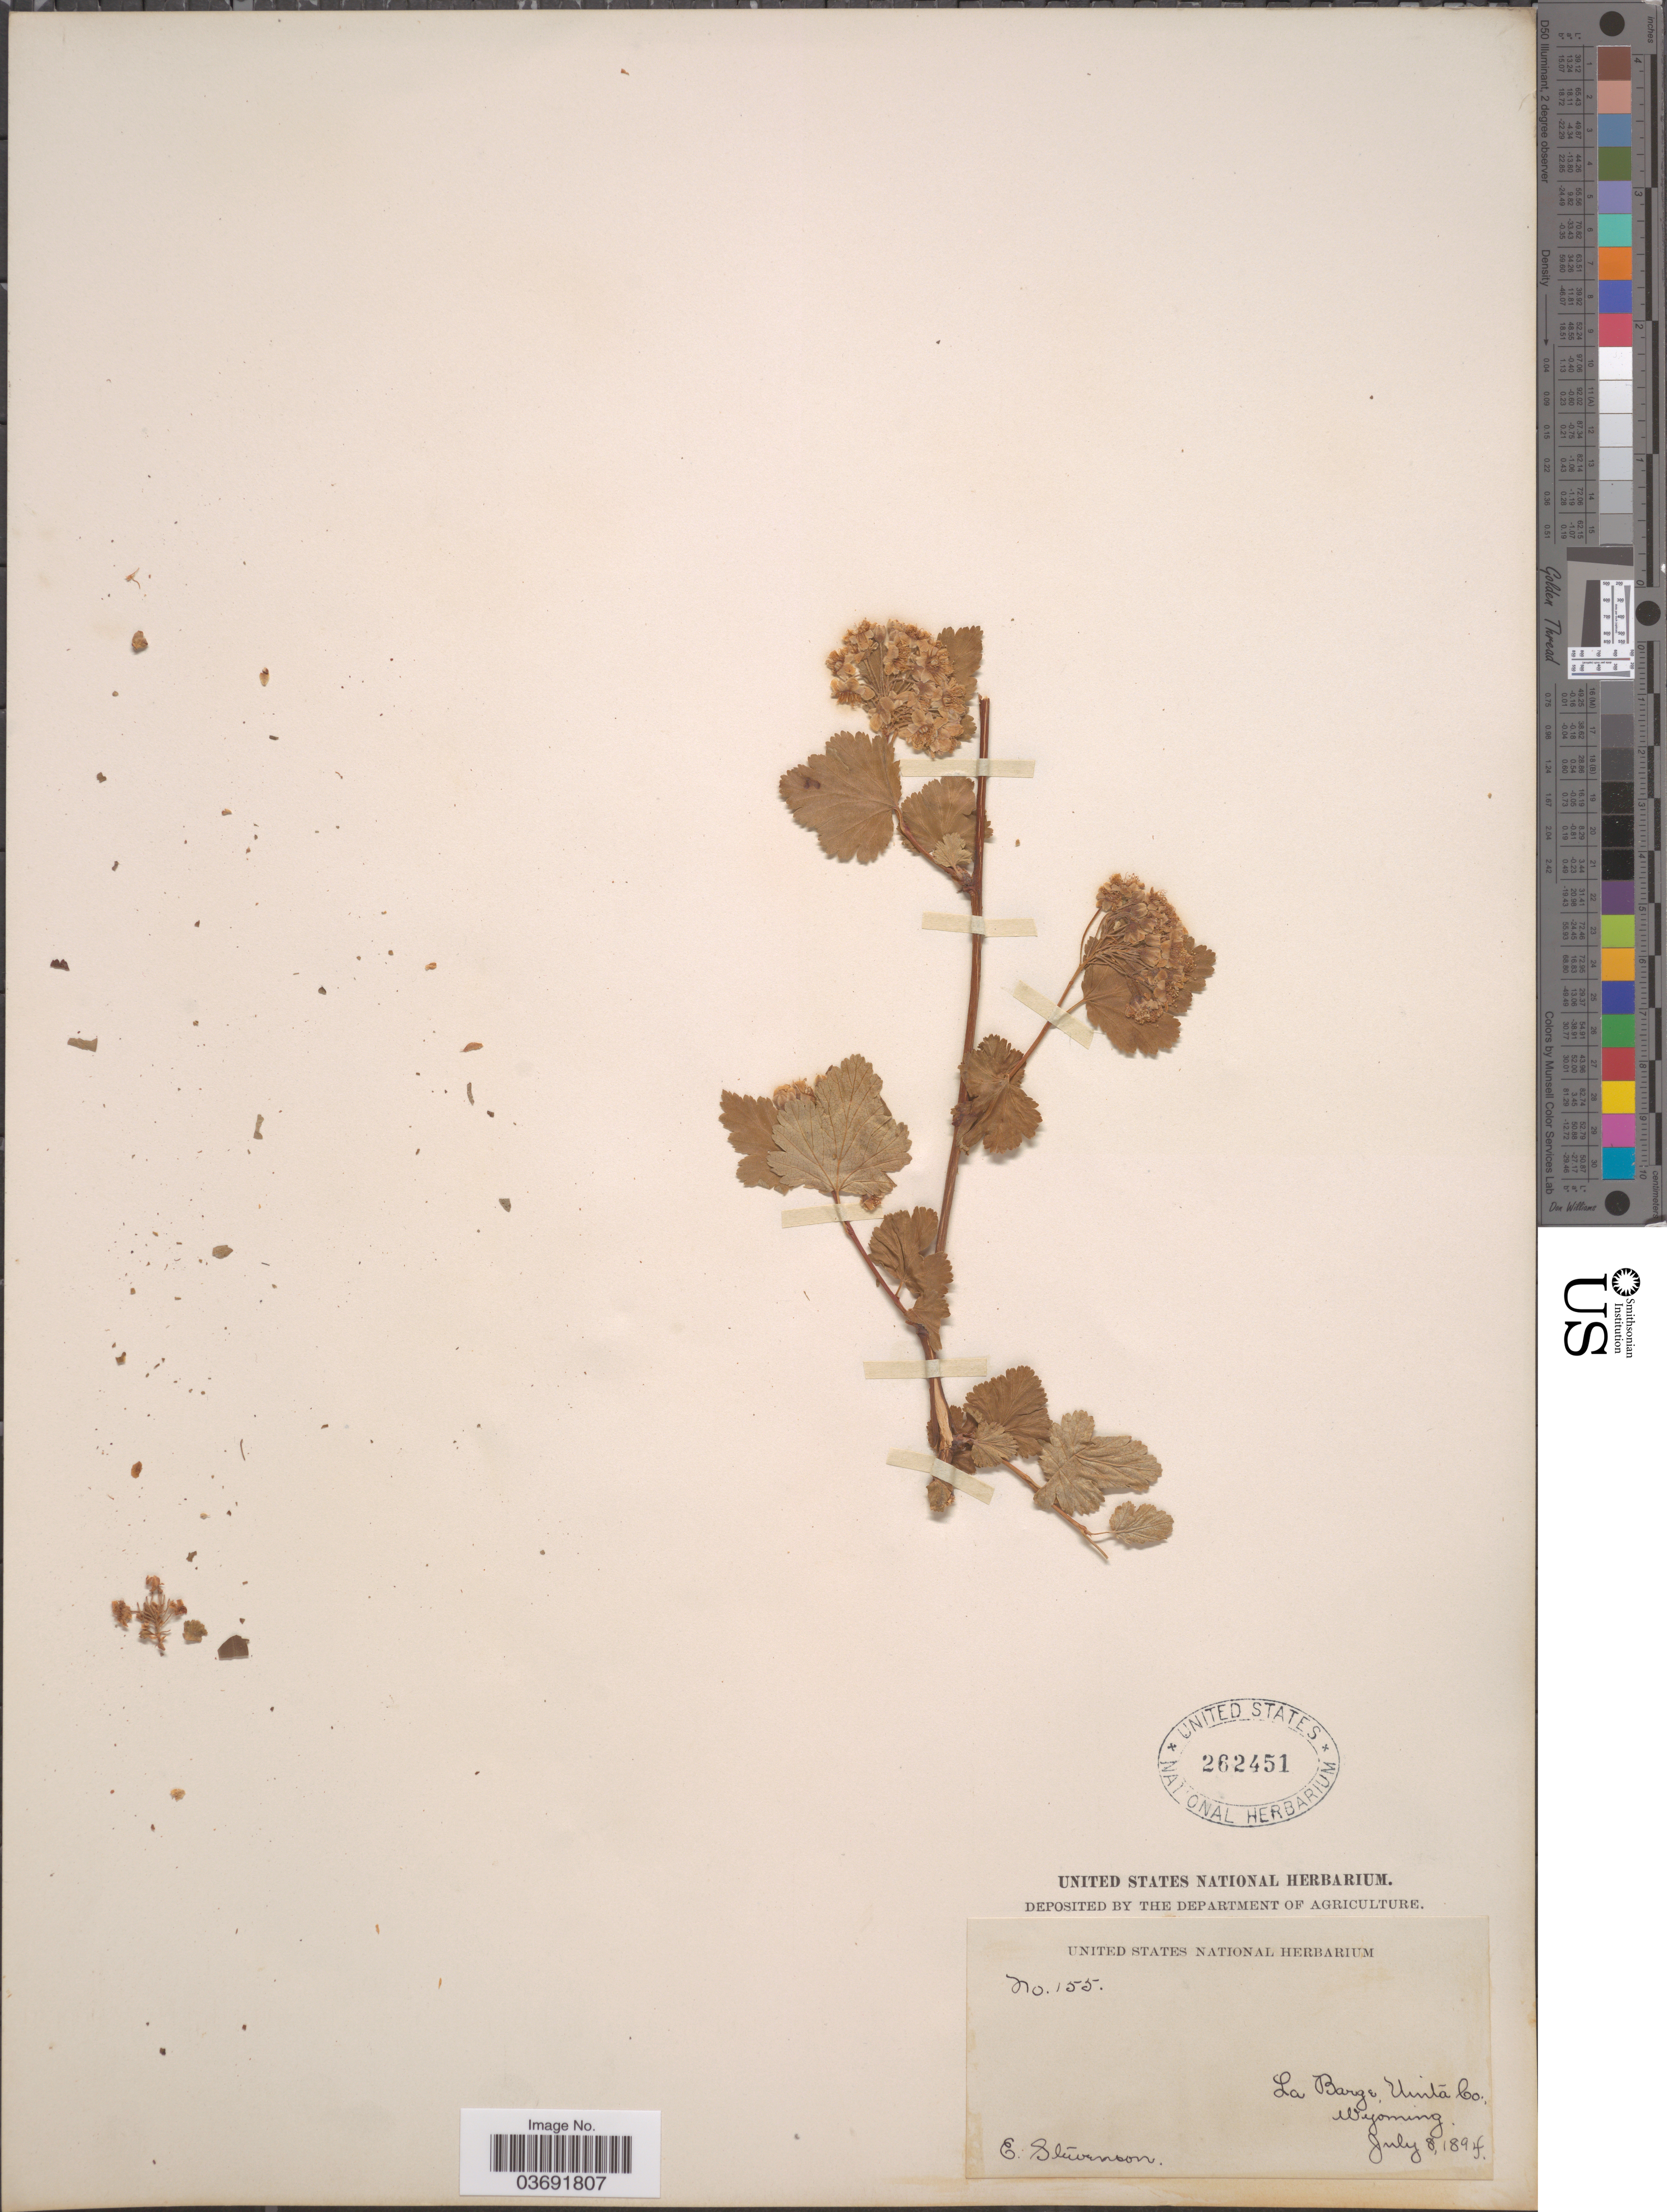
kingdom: Plantae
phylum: Tracheophyta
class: Magnoliopsida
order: Rosales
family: Rosaceae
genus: Physocarpus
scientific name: Physocarpus sp.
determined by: Strong, Mark T., (BOT), Smithsonian Institution - National Museum of Natural History (UNITED STATES)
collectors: E. Stevenson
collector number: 155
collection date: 1894-07-08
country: United States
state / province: Wyoming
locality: La Barge, Unita Co.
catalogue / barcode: US 262451